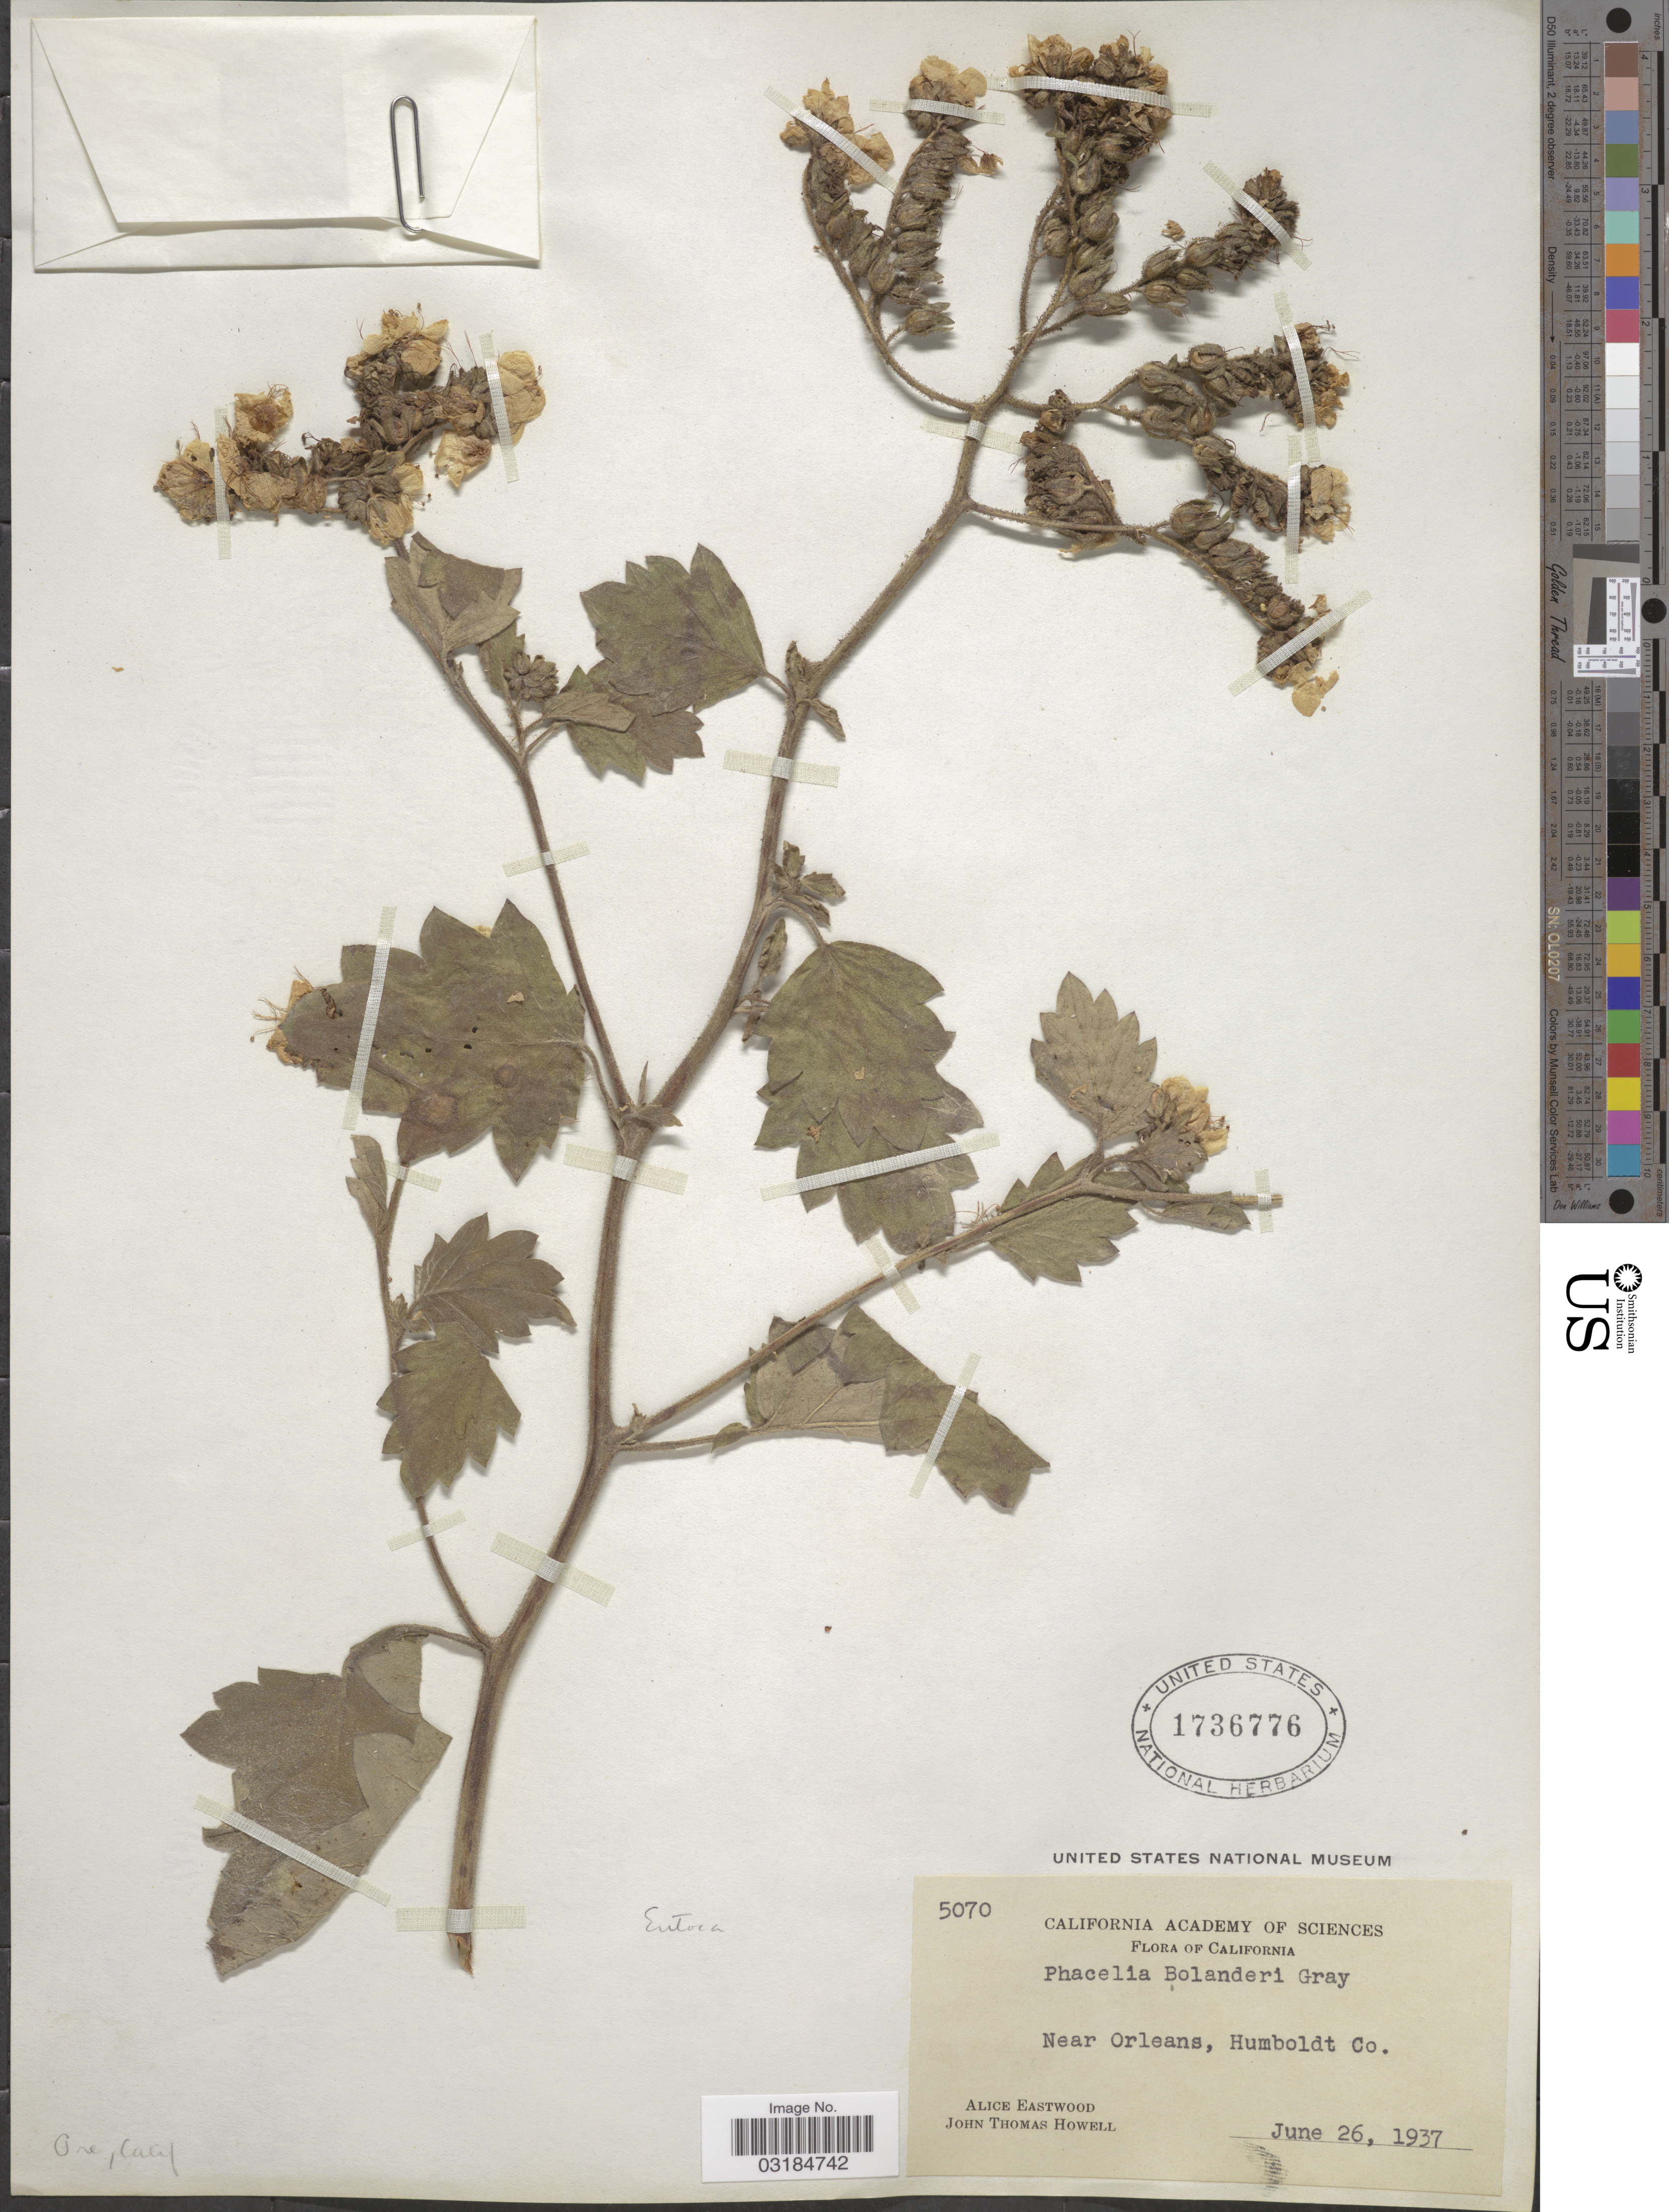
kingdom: Plantae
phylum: Tracheophyta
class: Magnoliopsida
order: Boraginales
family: Hydrophyllaceae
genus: Phacelia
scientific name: Phacelia bolanderi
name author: A. Gray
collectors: A. Eastwood & J. T. Howell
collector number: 5070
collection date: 1937-06-26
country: United States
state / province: California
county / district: Humboldt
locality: Near Orleans, Humboldt Co.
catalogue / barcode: US 1736776